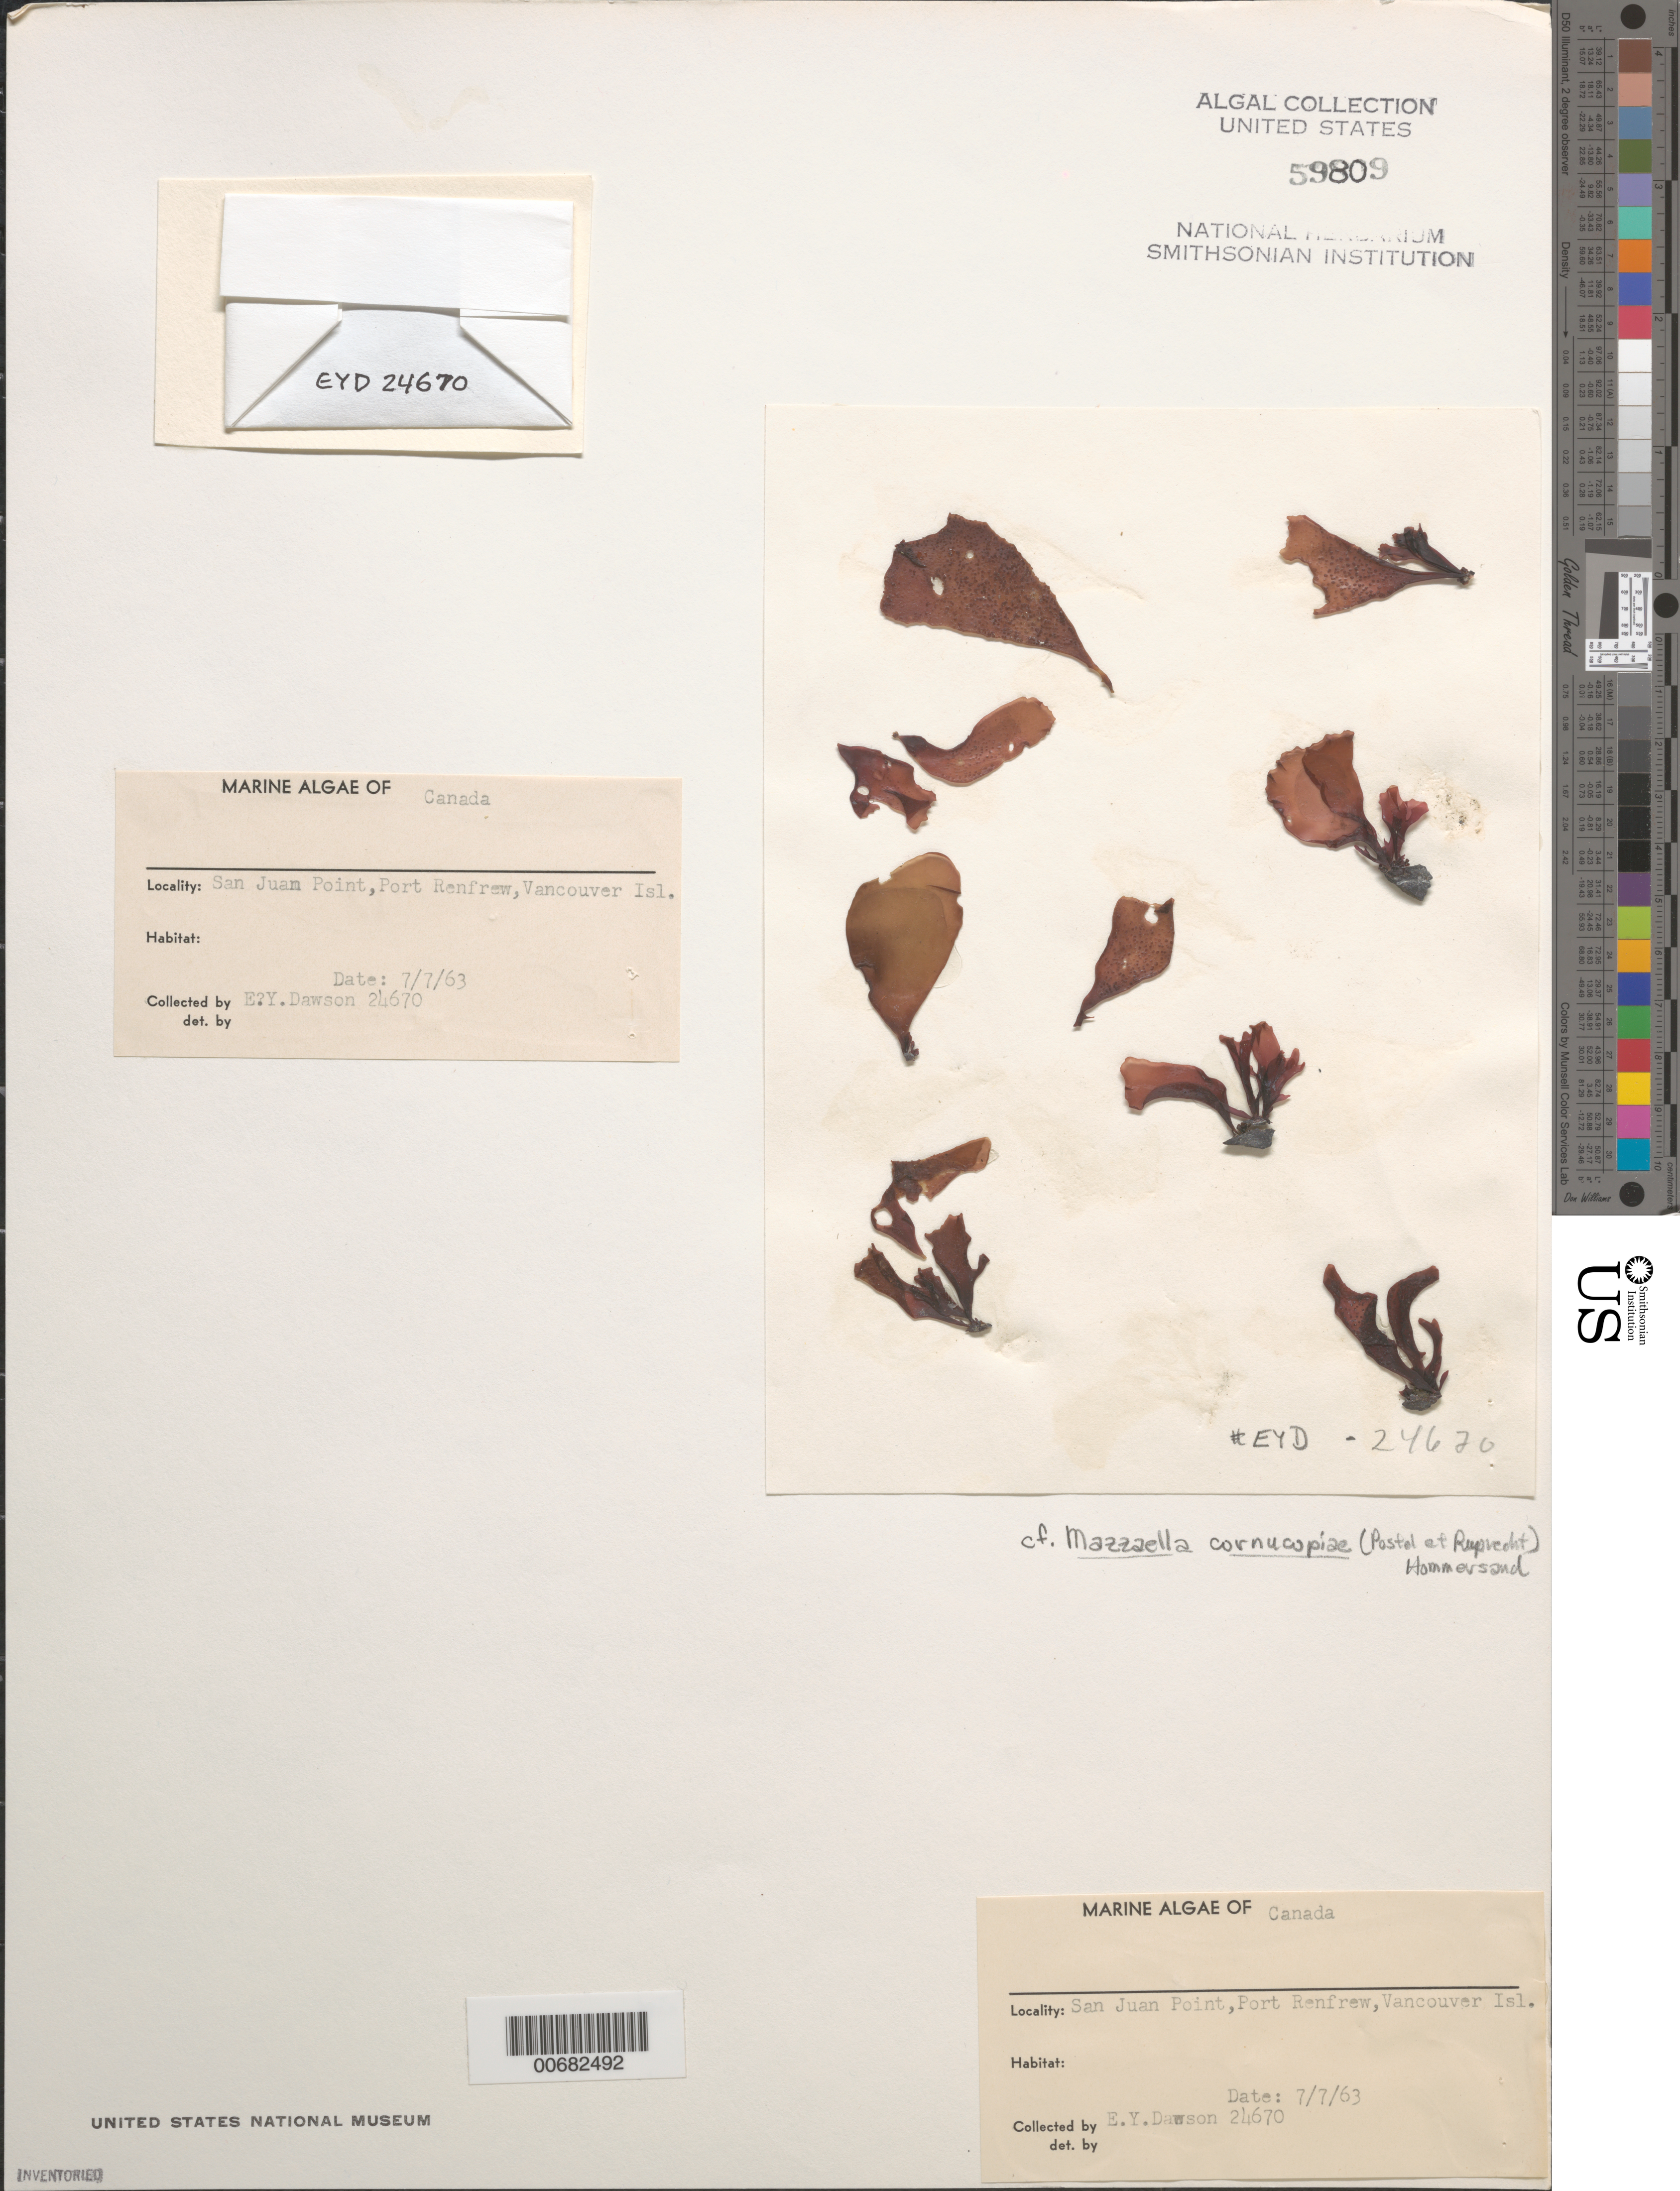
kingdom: Plantae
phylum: Rhodophyta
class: Florideophyceae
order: Gigartinales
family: Gigartinaceae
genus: Mazzaella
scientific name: Mazzaella cornucopiae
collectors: E. Y. Dawson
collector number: EYD 24670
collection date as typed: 07 Jul 1963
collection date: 1963-07-07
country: Canada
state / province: British Columbia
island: Vancouver Island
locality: San Juan Point, Port Renfrew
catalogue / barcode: US 59809